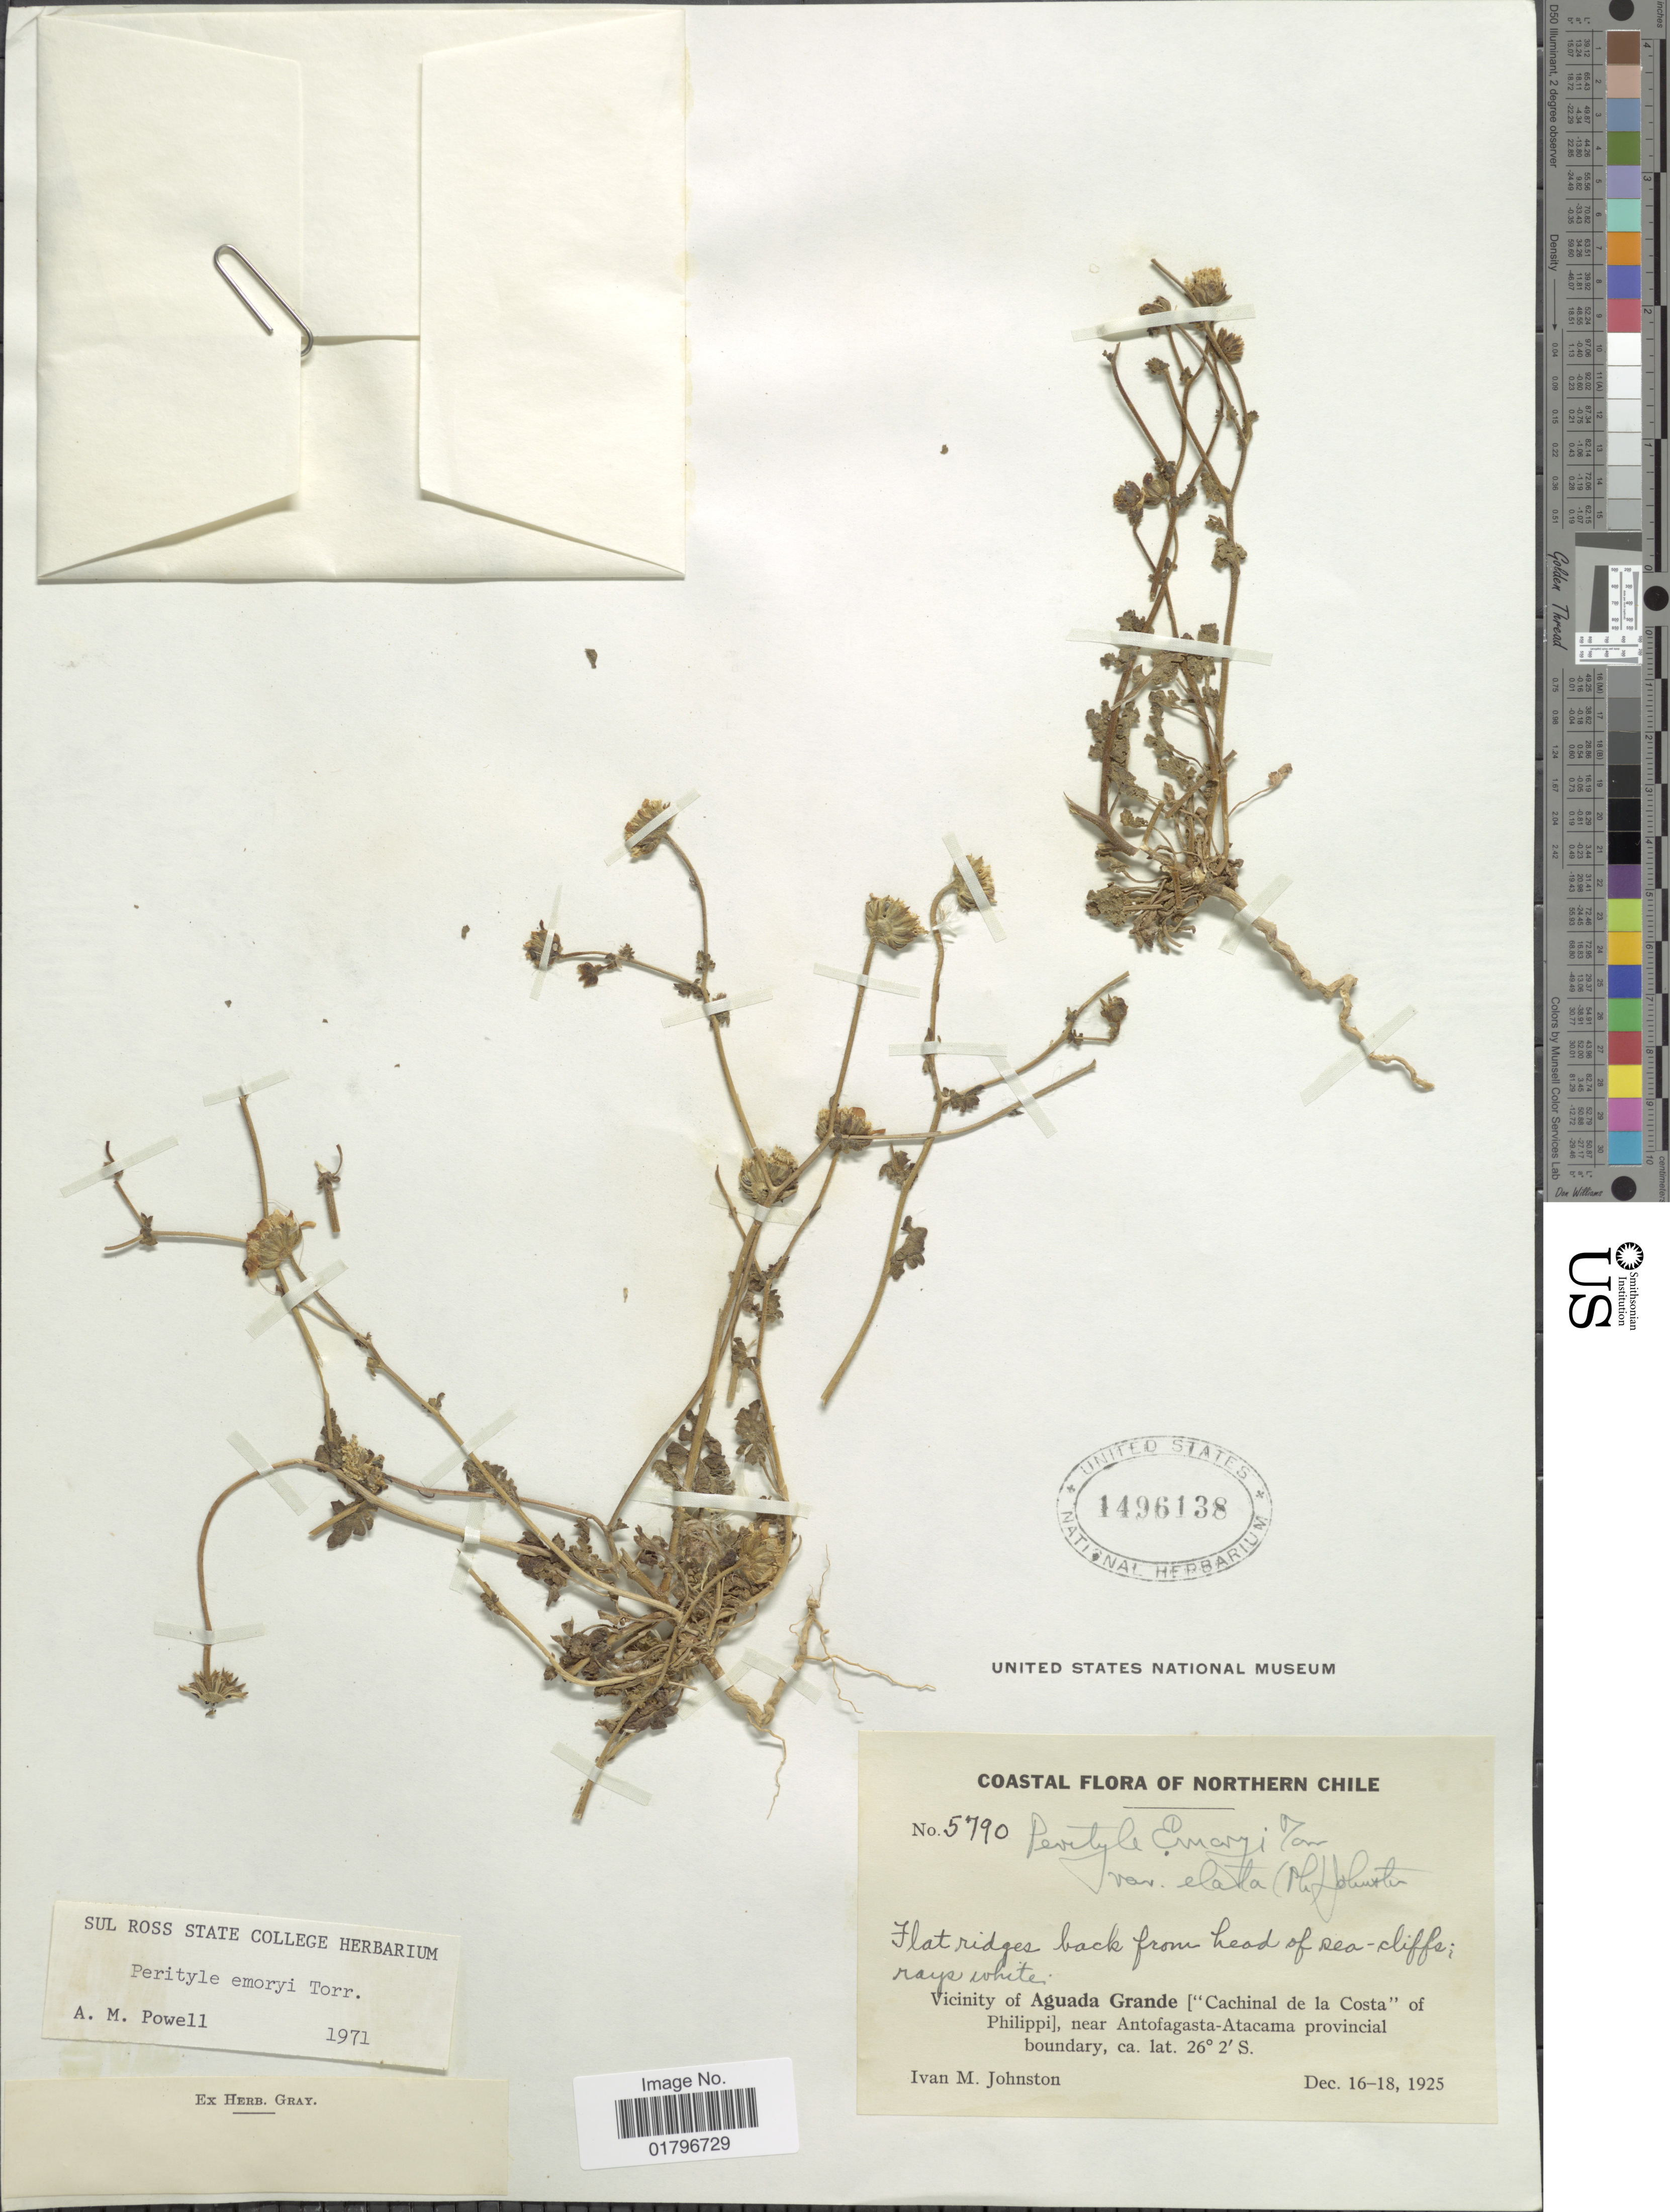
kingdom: Plantae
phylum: Tracheophyta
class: Magnoliopsida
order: Asterales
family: Asteraceae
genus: Perityle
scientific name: Perityle emoryi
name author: Torr.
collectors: I.M. Johnston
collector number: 5790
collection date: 1925-12-16/1925-12-18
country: Chile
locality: Northern Chile. Vicinity of Aguada Grande ["Cachinal de la Costa" of Philippi], near Antofagasta-Atacama provincial boundary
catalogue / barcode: US 1496138